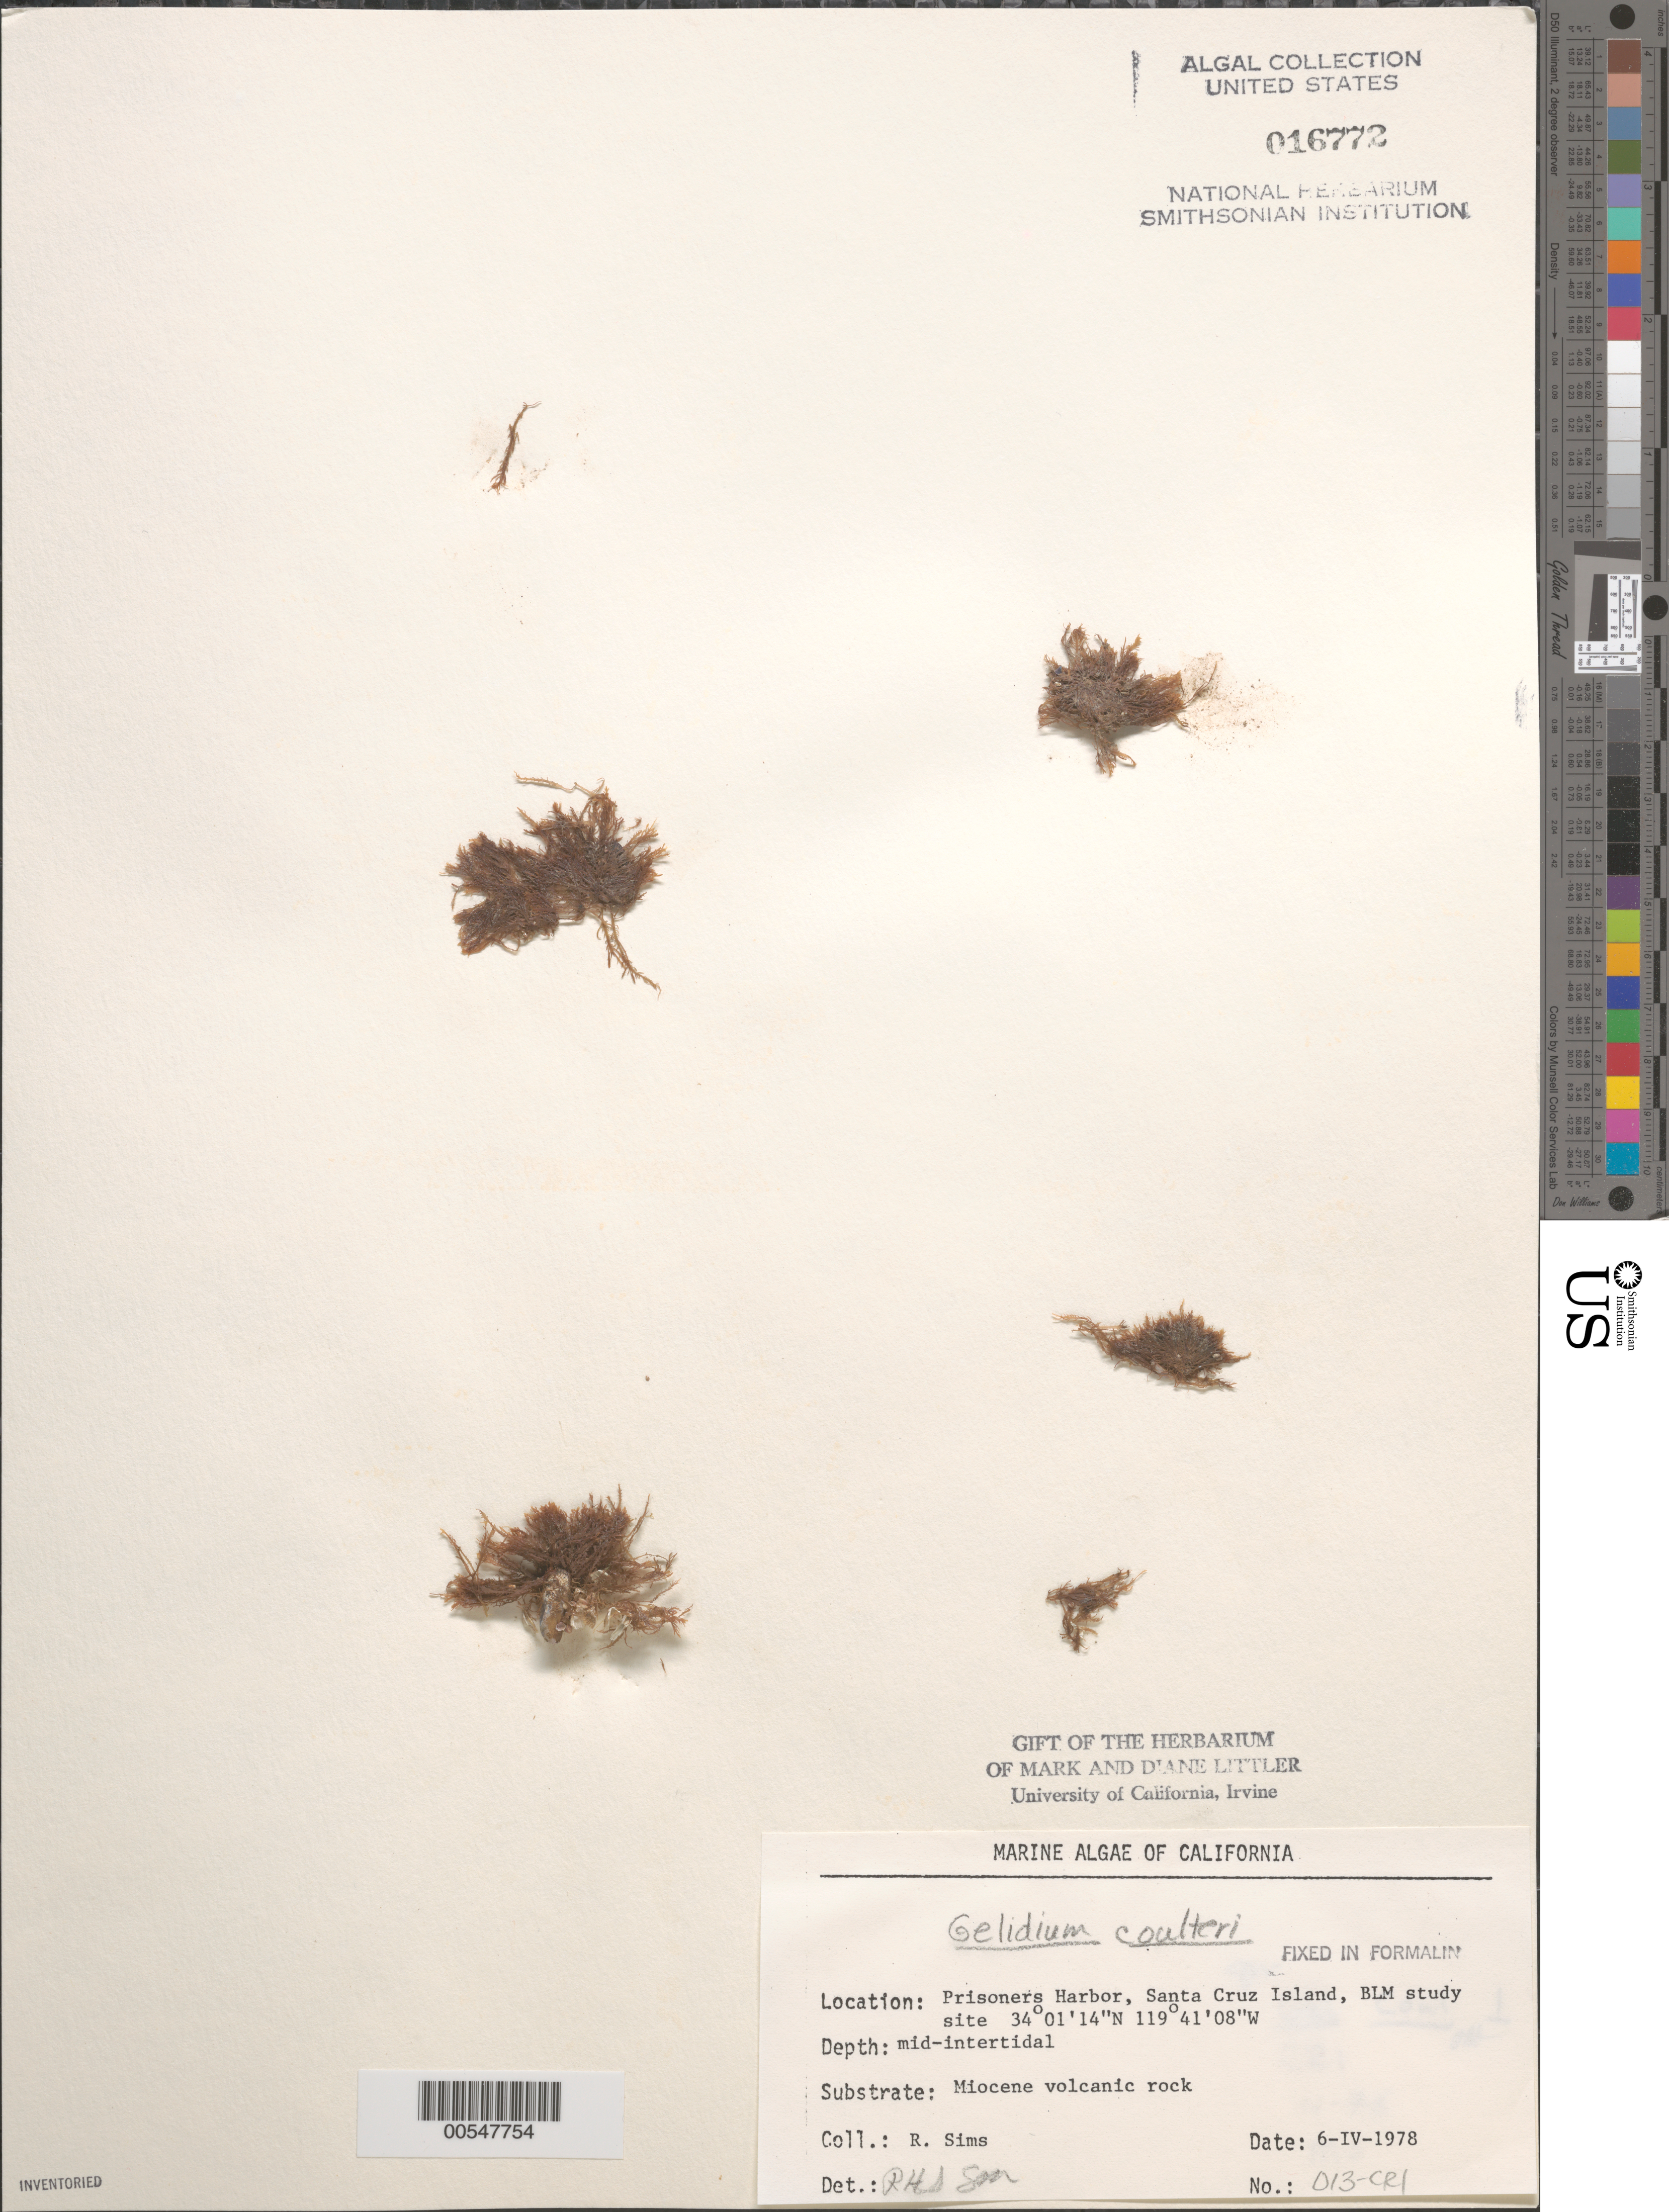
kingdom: Plantae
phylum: Rhodophyta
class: Florideophyceae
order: Gelidiales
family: Gelidiaceae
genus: Gelidium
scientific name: Gelidium coulteri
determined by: Sims, Robert H.; Murray, S. N.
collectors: R. H. Sims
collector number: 013-cri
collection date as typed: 06 Apr 1978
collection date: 1978-04-06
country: United States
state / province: California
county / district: Santa Barbara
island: Santa Cruz Island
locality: Prisoners Harbor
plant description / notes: BLM-SOCALBIGHT Rocky Intertidal Survey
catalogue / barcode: US 16772